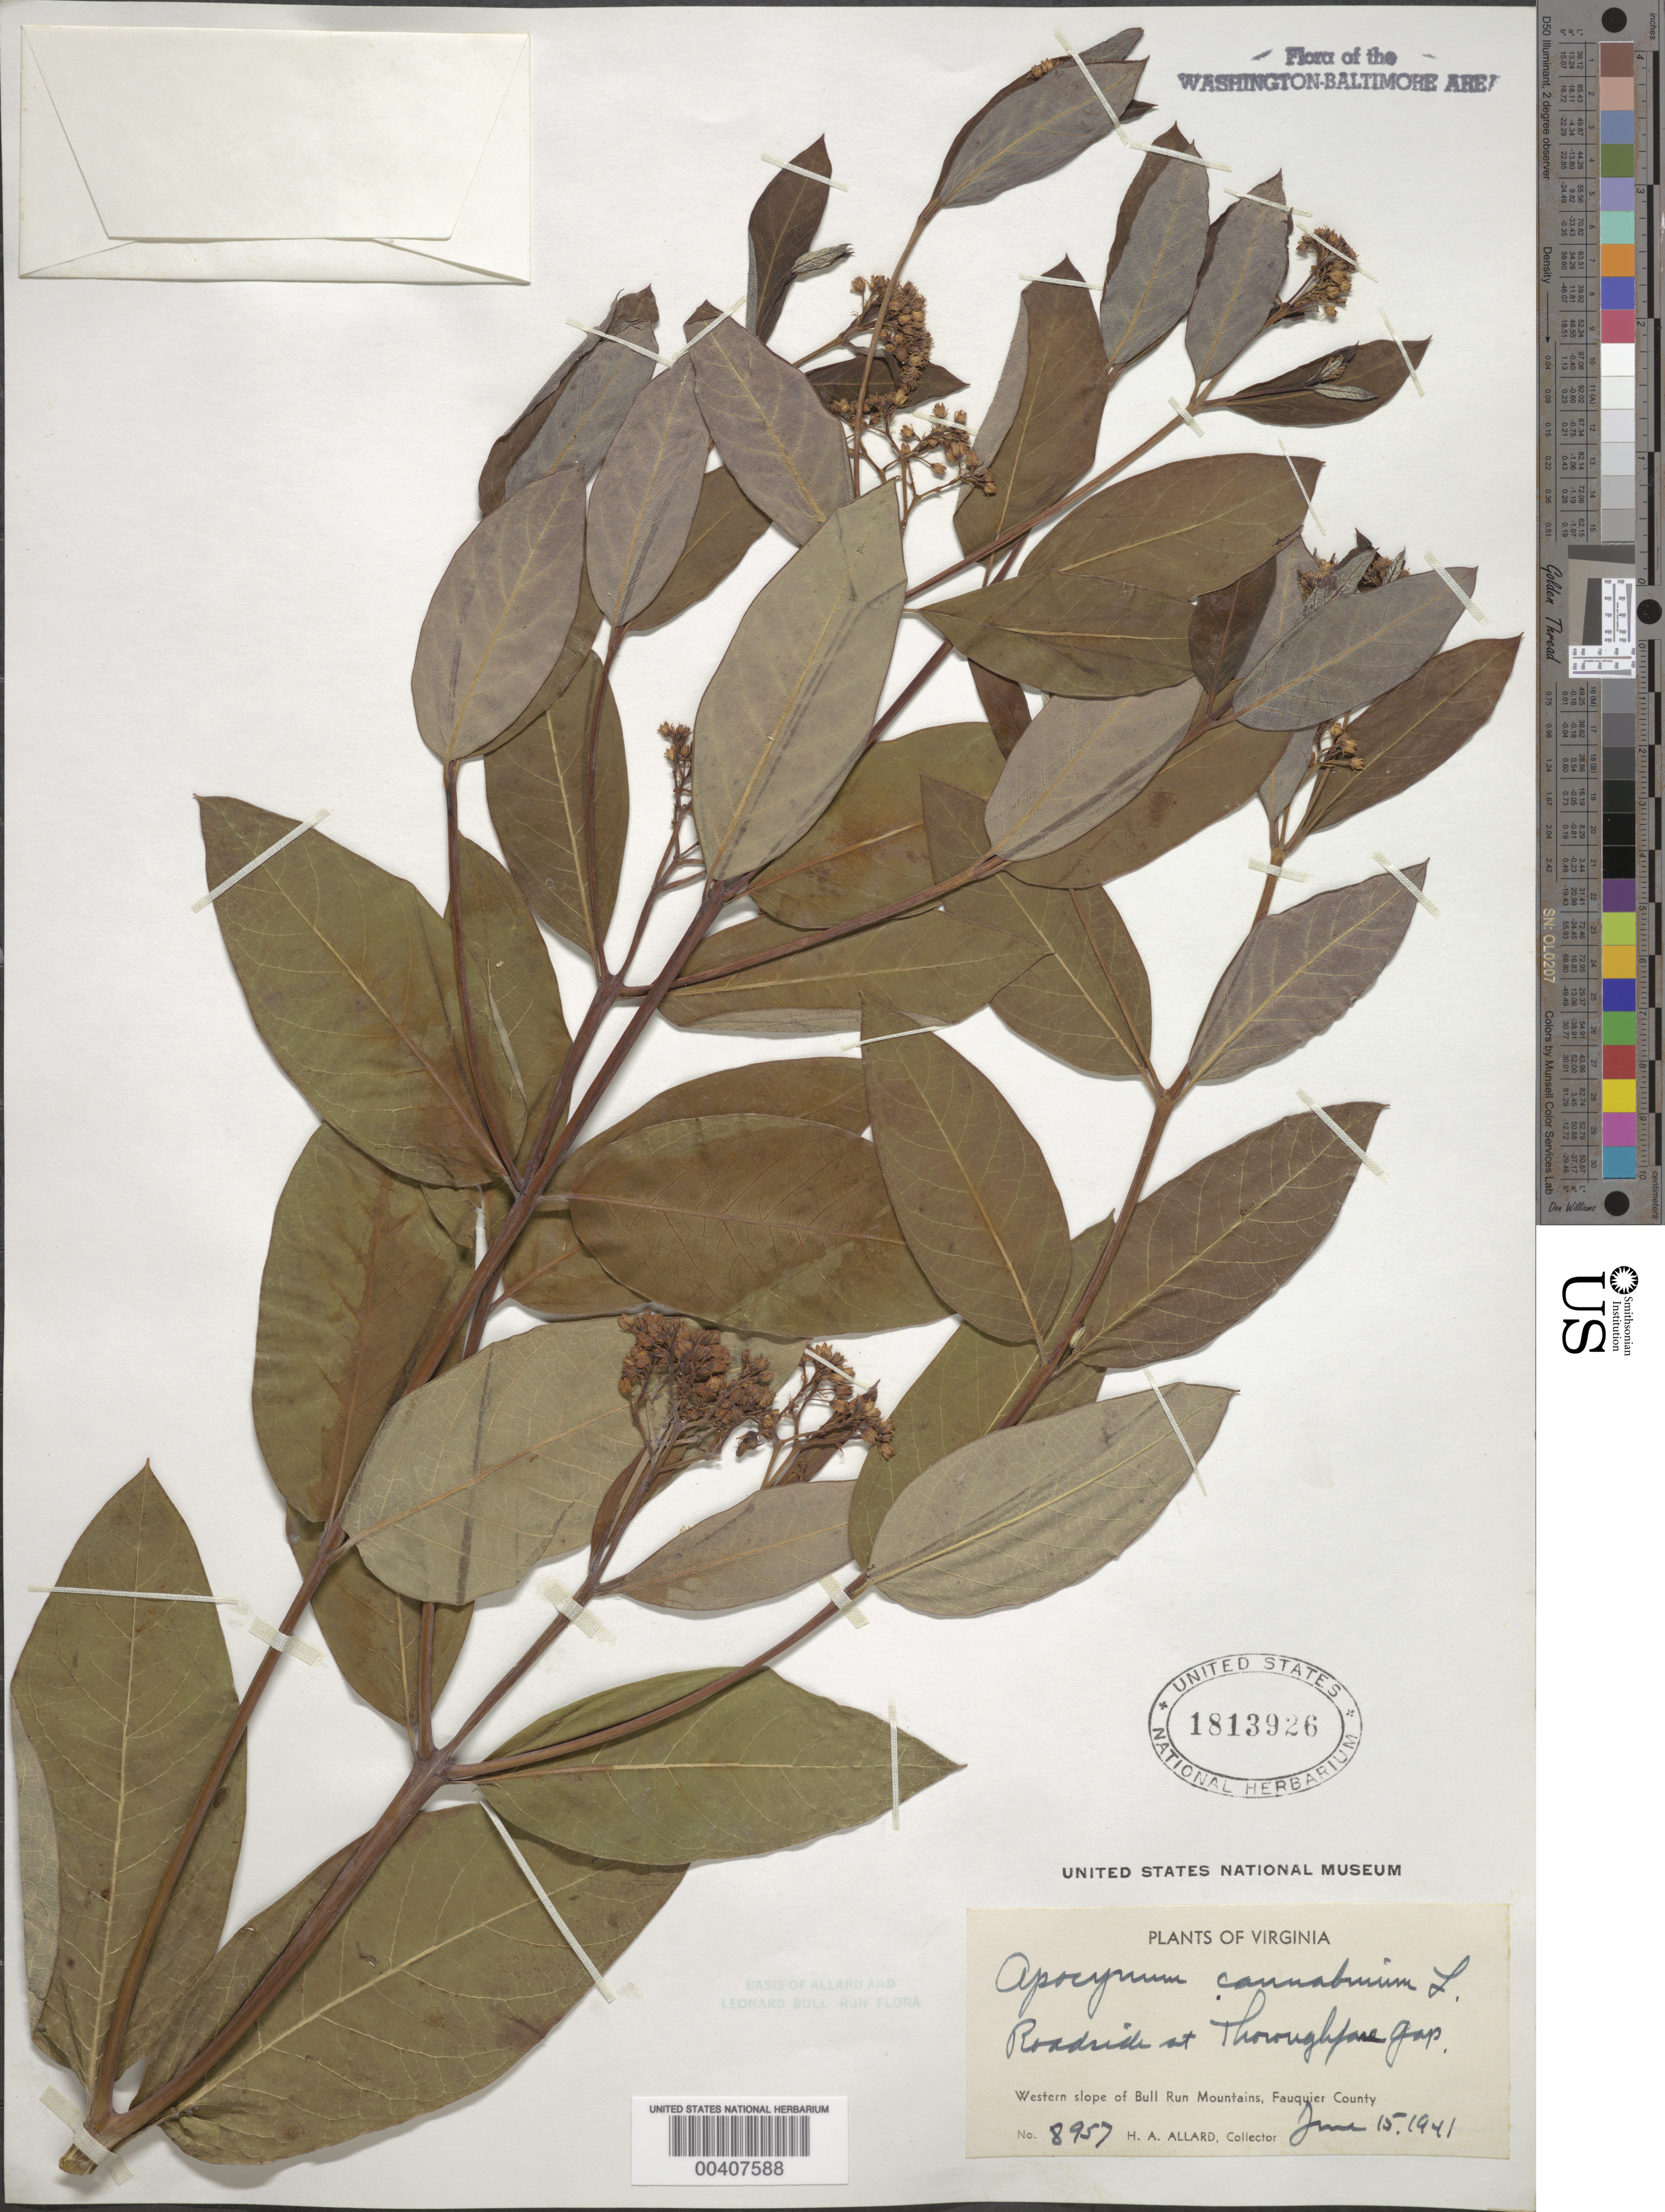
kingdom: Plantae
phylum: Tracheophyta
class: Magnoliopsida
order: Gentianales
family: Apocynaceae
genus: Apocynum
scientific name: Apocynum cannabinum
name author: L.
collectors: H. A. Allard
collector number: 8957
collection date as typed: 15 Jun 1941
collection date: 1941-06-15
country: United States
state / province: Virginia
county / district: Fauquier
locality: Thorofare Gap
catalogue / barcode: US 1813926